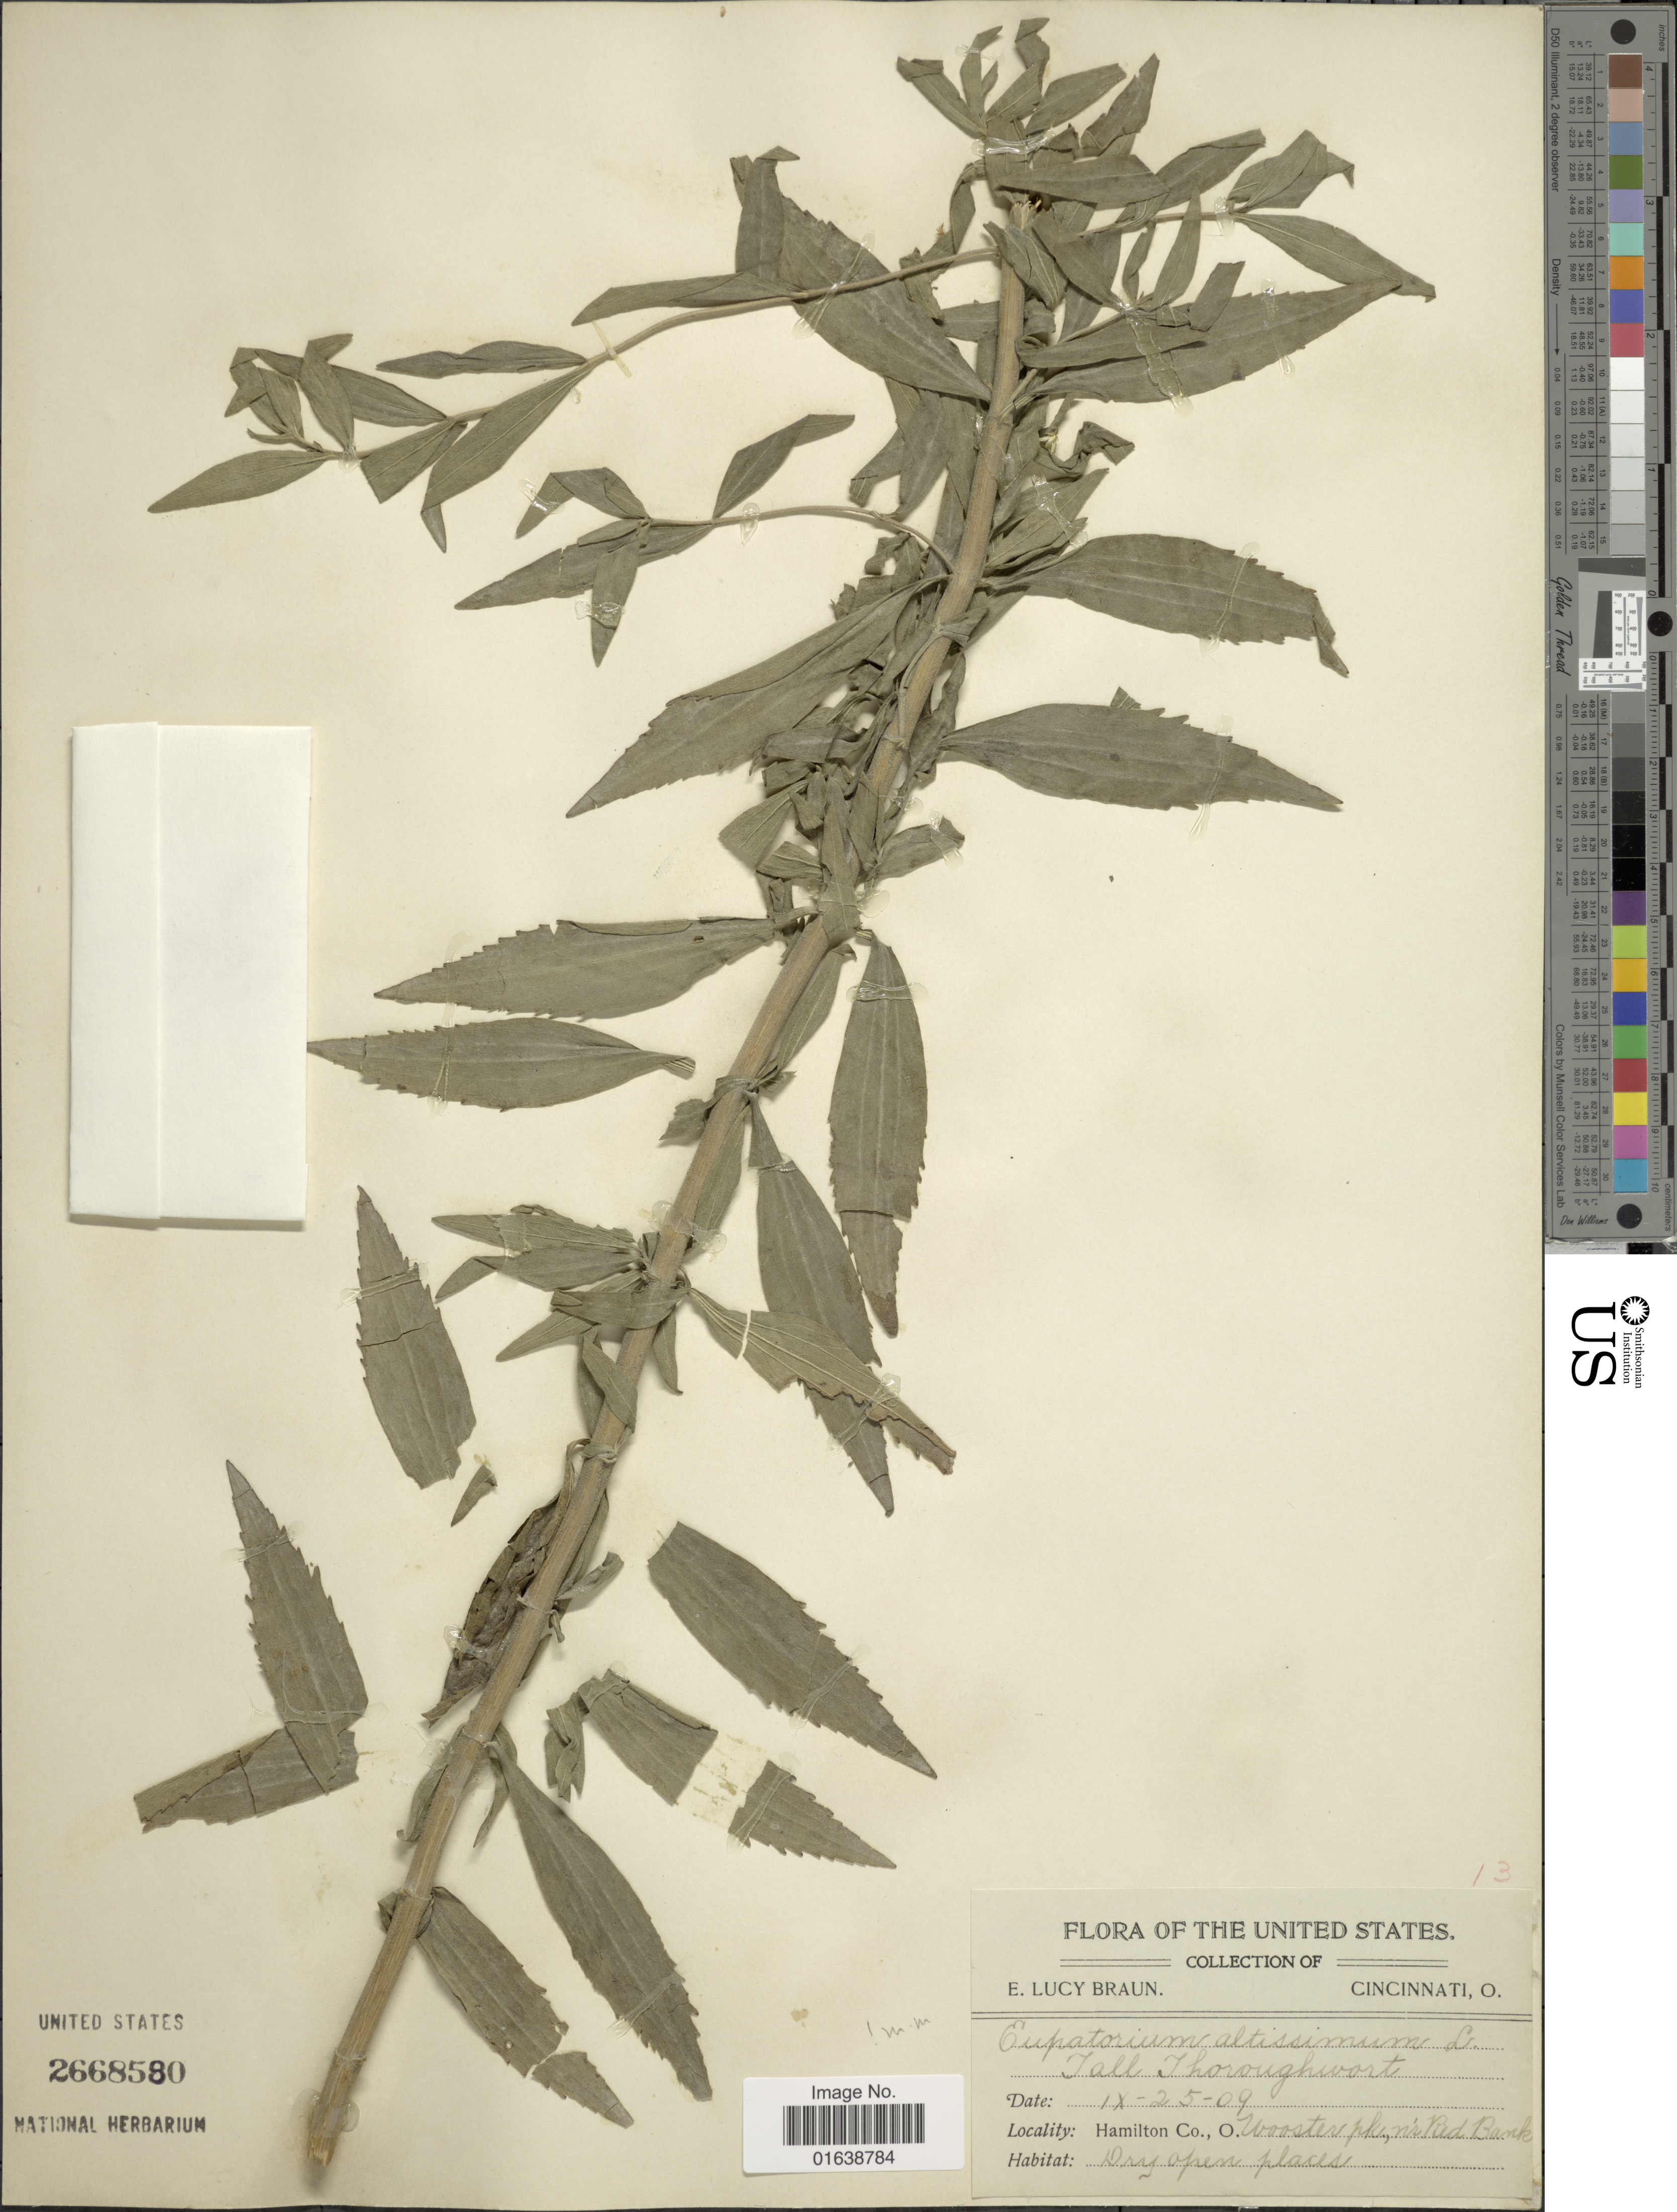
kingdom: Plantae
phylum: Tracheophyta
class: Magnoliopsida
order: Asterales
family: Asteraceae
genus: Eupatorium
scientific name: Eupatorium altissimum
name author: L.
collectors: E. L. Braun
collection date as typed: Transcribed d/m/y: 25/9/9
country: United States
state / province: Ohio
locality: Hamilton Co., O. Wooster pk, nr Red Bank. Dry open places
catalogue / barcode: US 2668580